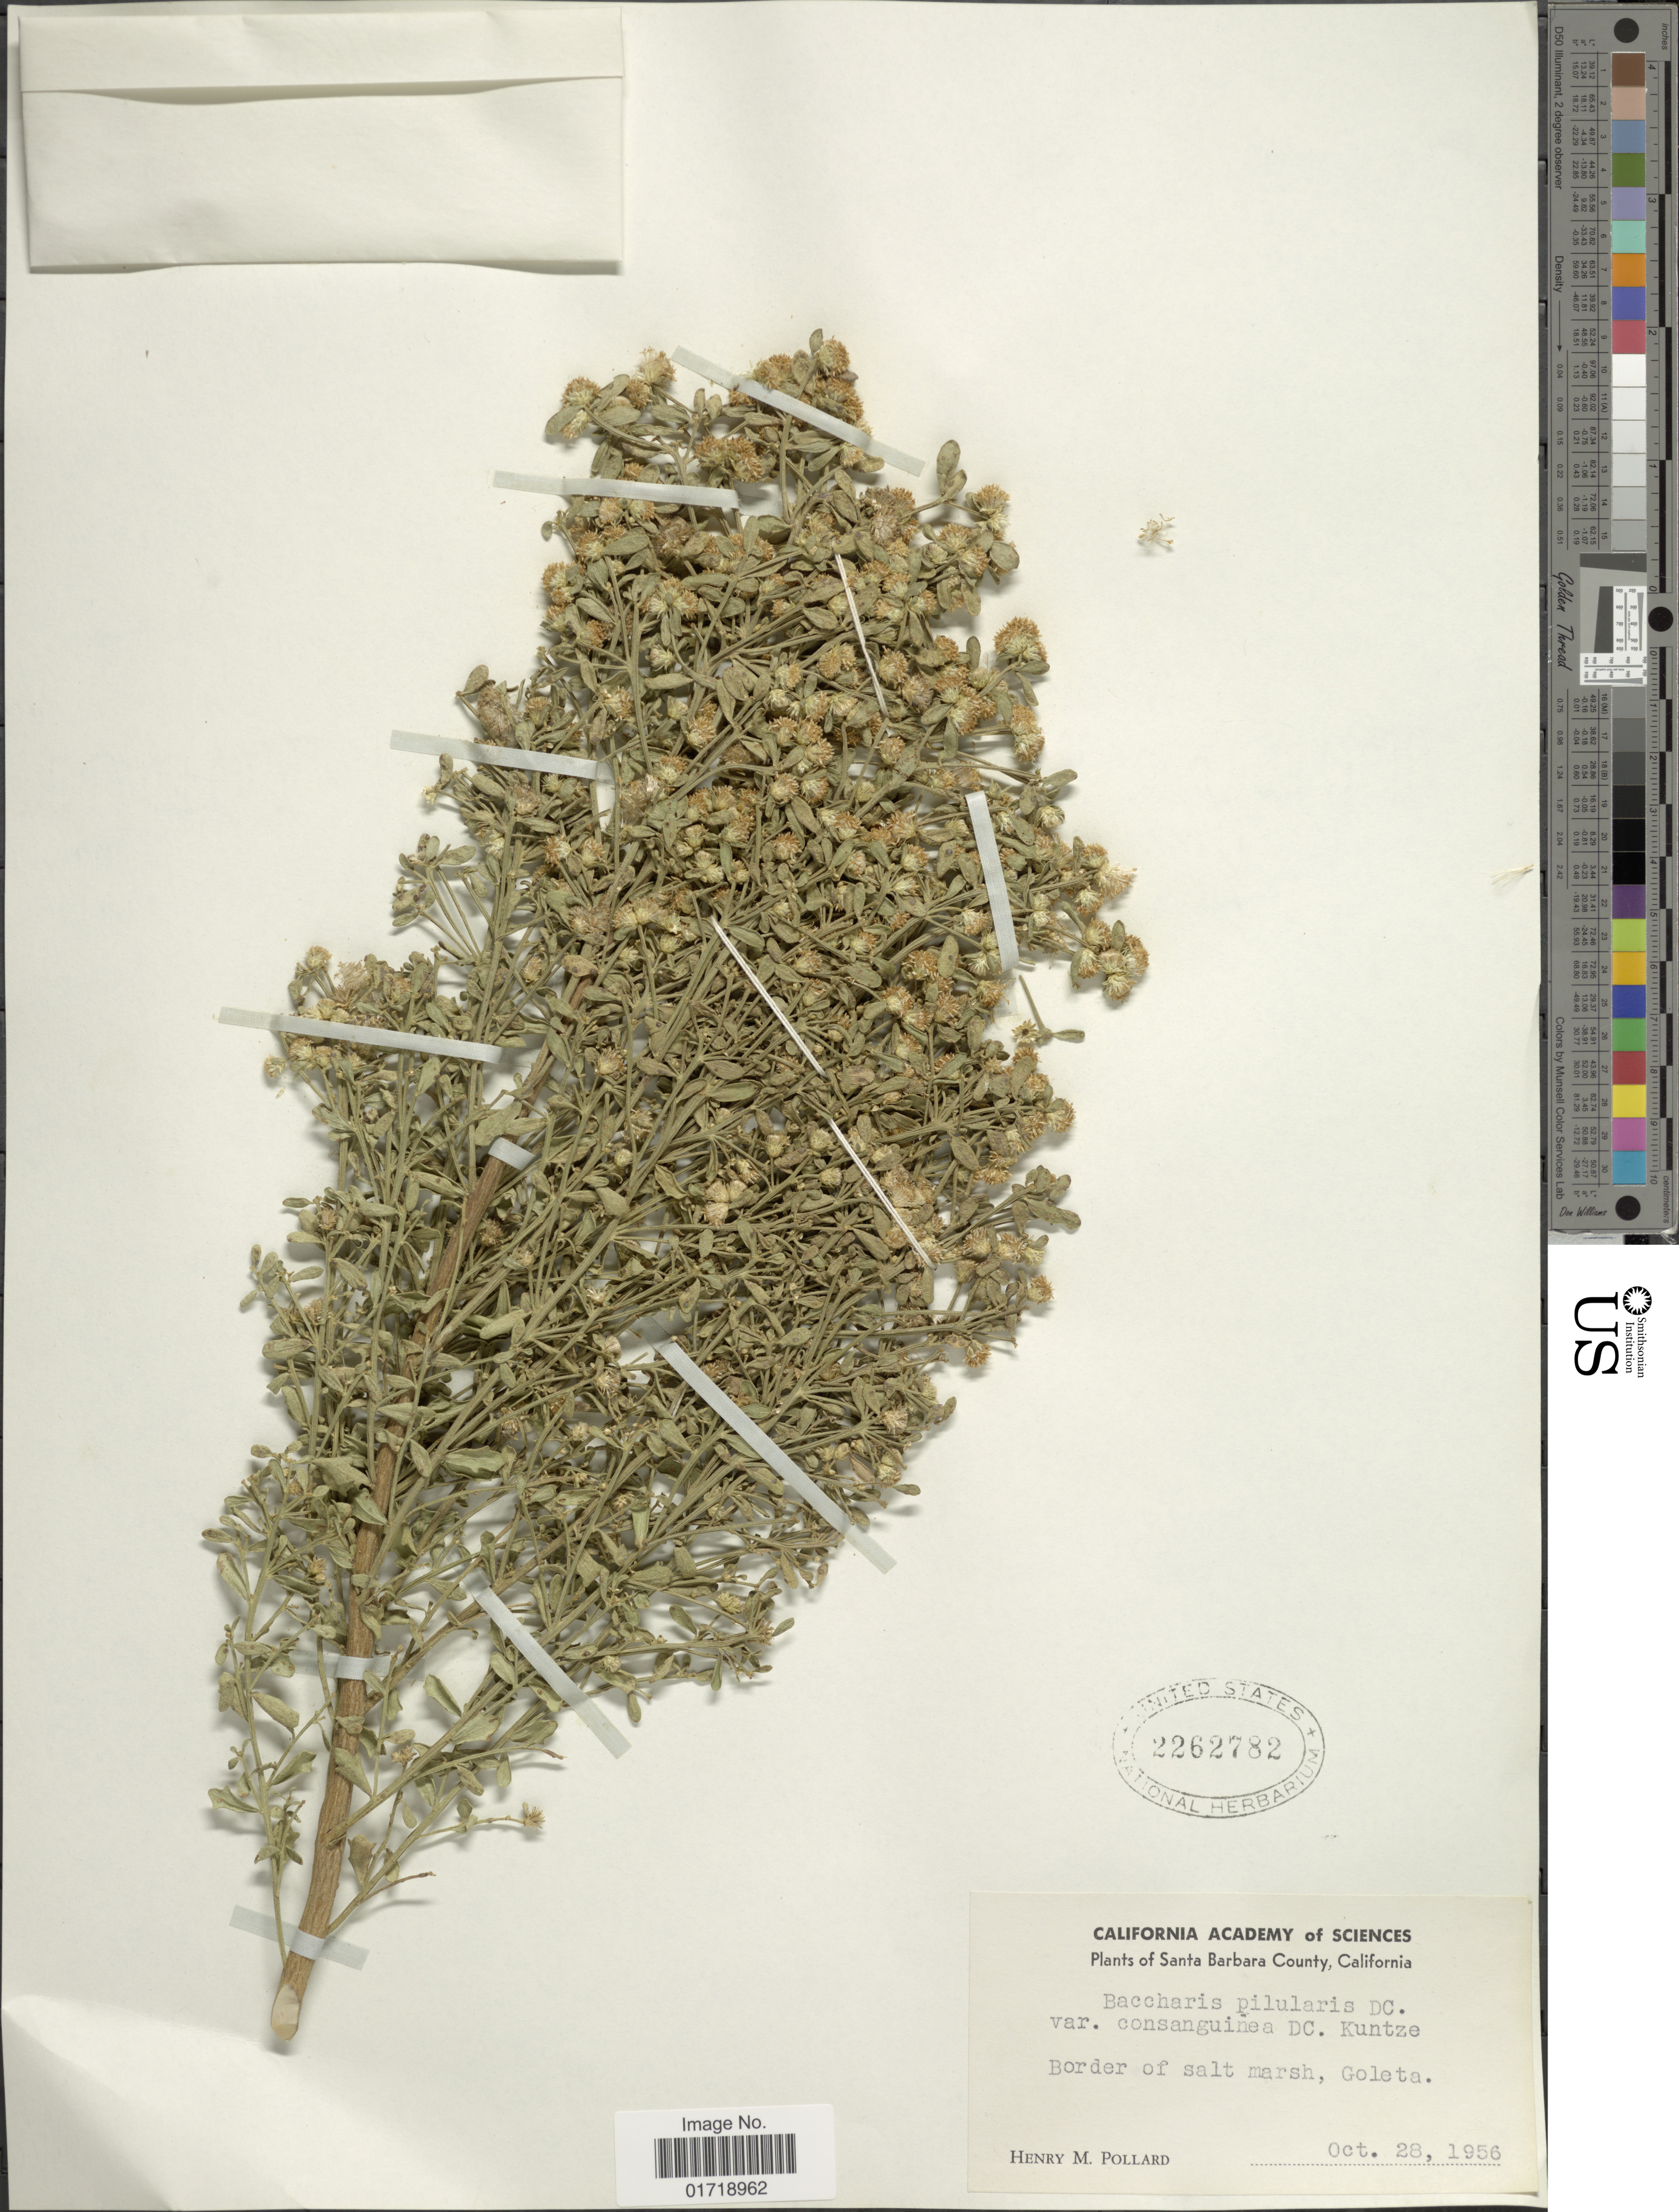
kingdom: Plantae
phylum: Tracheophyta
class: Magnoliopsida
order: Asterales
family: Asteraceae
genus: Baccharis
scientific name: Baccharis pilularis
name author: DC.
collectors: H. M. Pollard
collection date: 1956-10-28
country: United States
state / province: California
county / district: Santa Barbara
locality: Santa Barbara County, California, Border of salt marsh, Goleta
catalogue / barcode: US 2262782